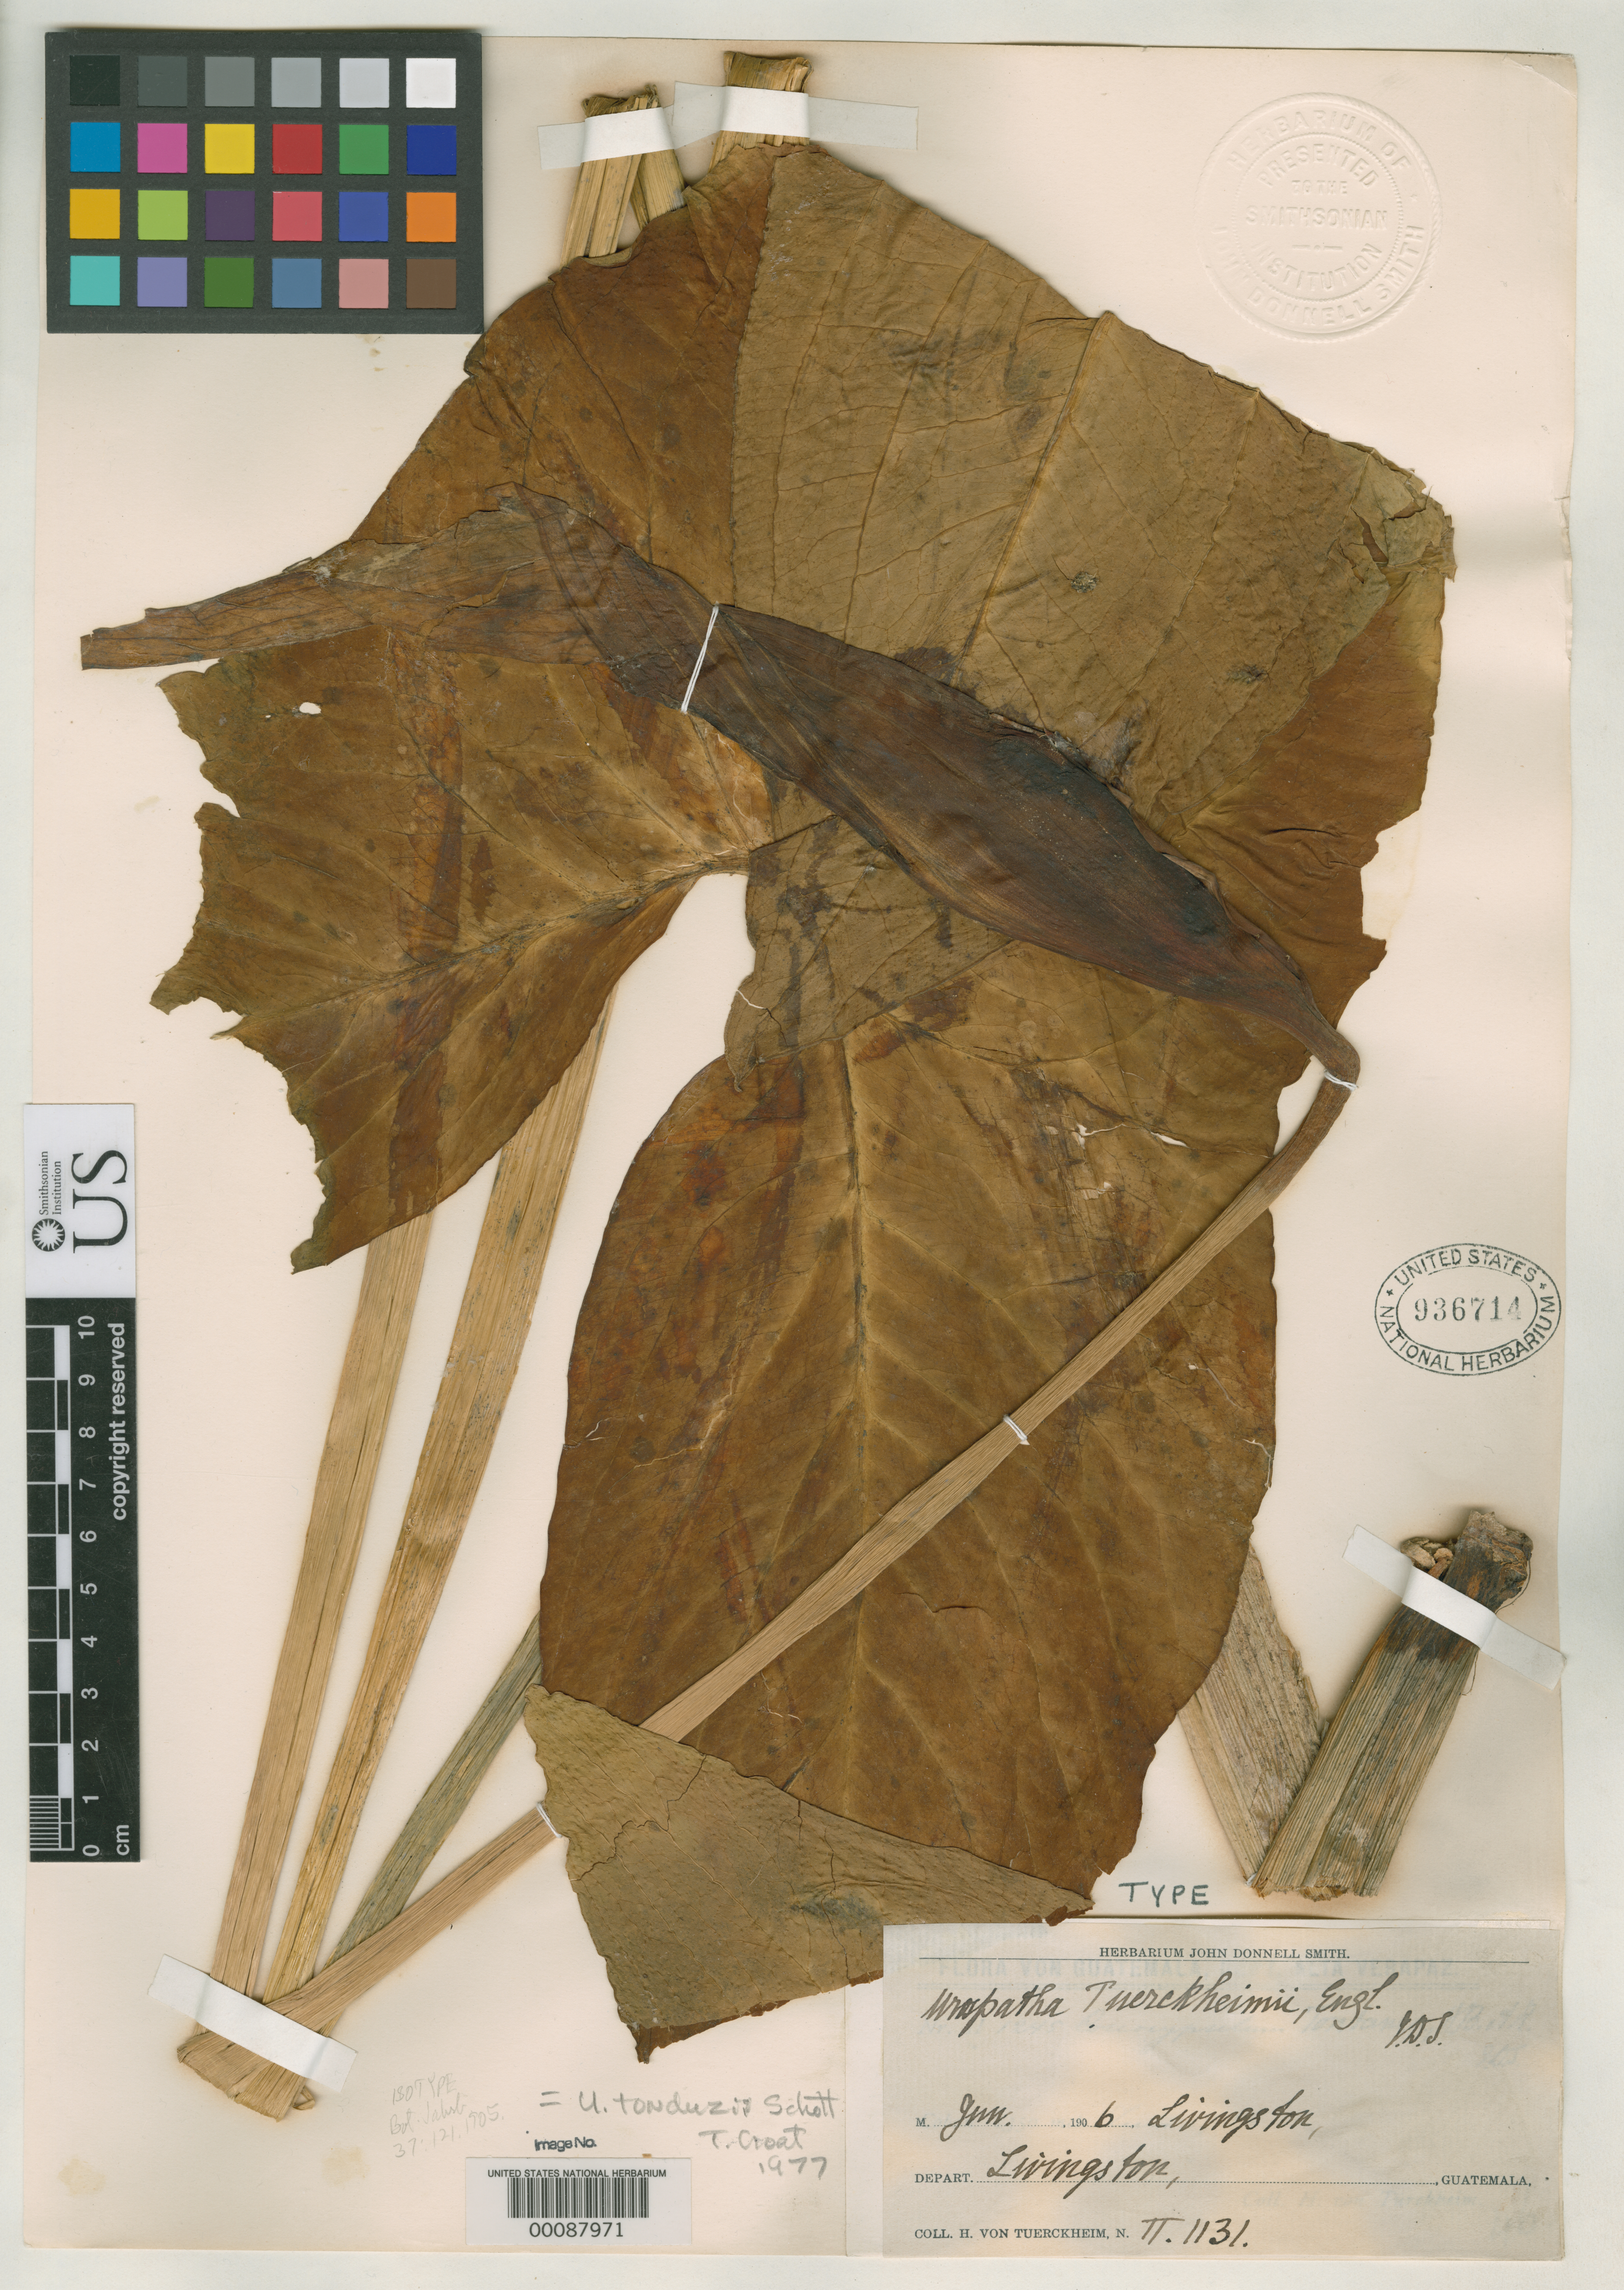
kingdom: Plantae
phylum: Tracheophyta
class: Liliopsida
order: Alismatales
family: Araceae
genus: Urospatha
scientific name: Urospatha tuerckheimii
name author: Engl.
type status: Isotype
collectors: H. von Türckheim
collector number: II 1131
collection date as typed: Jun 1906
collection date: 1906-06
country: Guatemala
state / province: Alta Verapaz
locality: Near Livingstone.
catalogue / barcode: US 936714